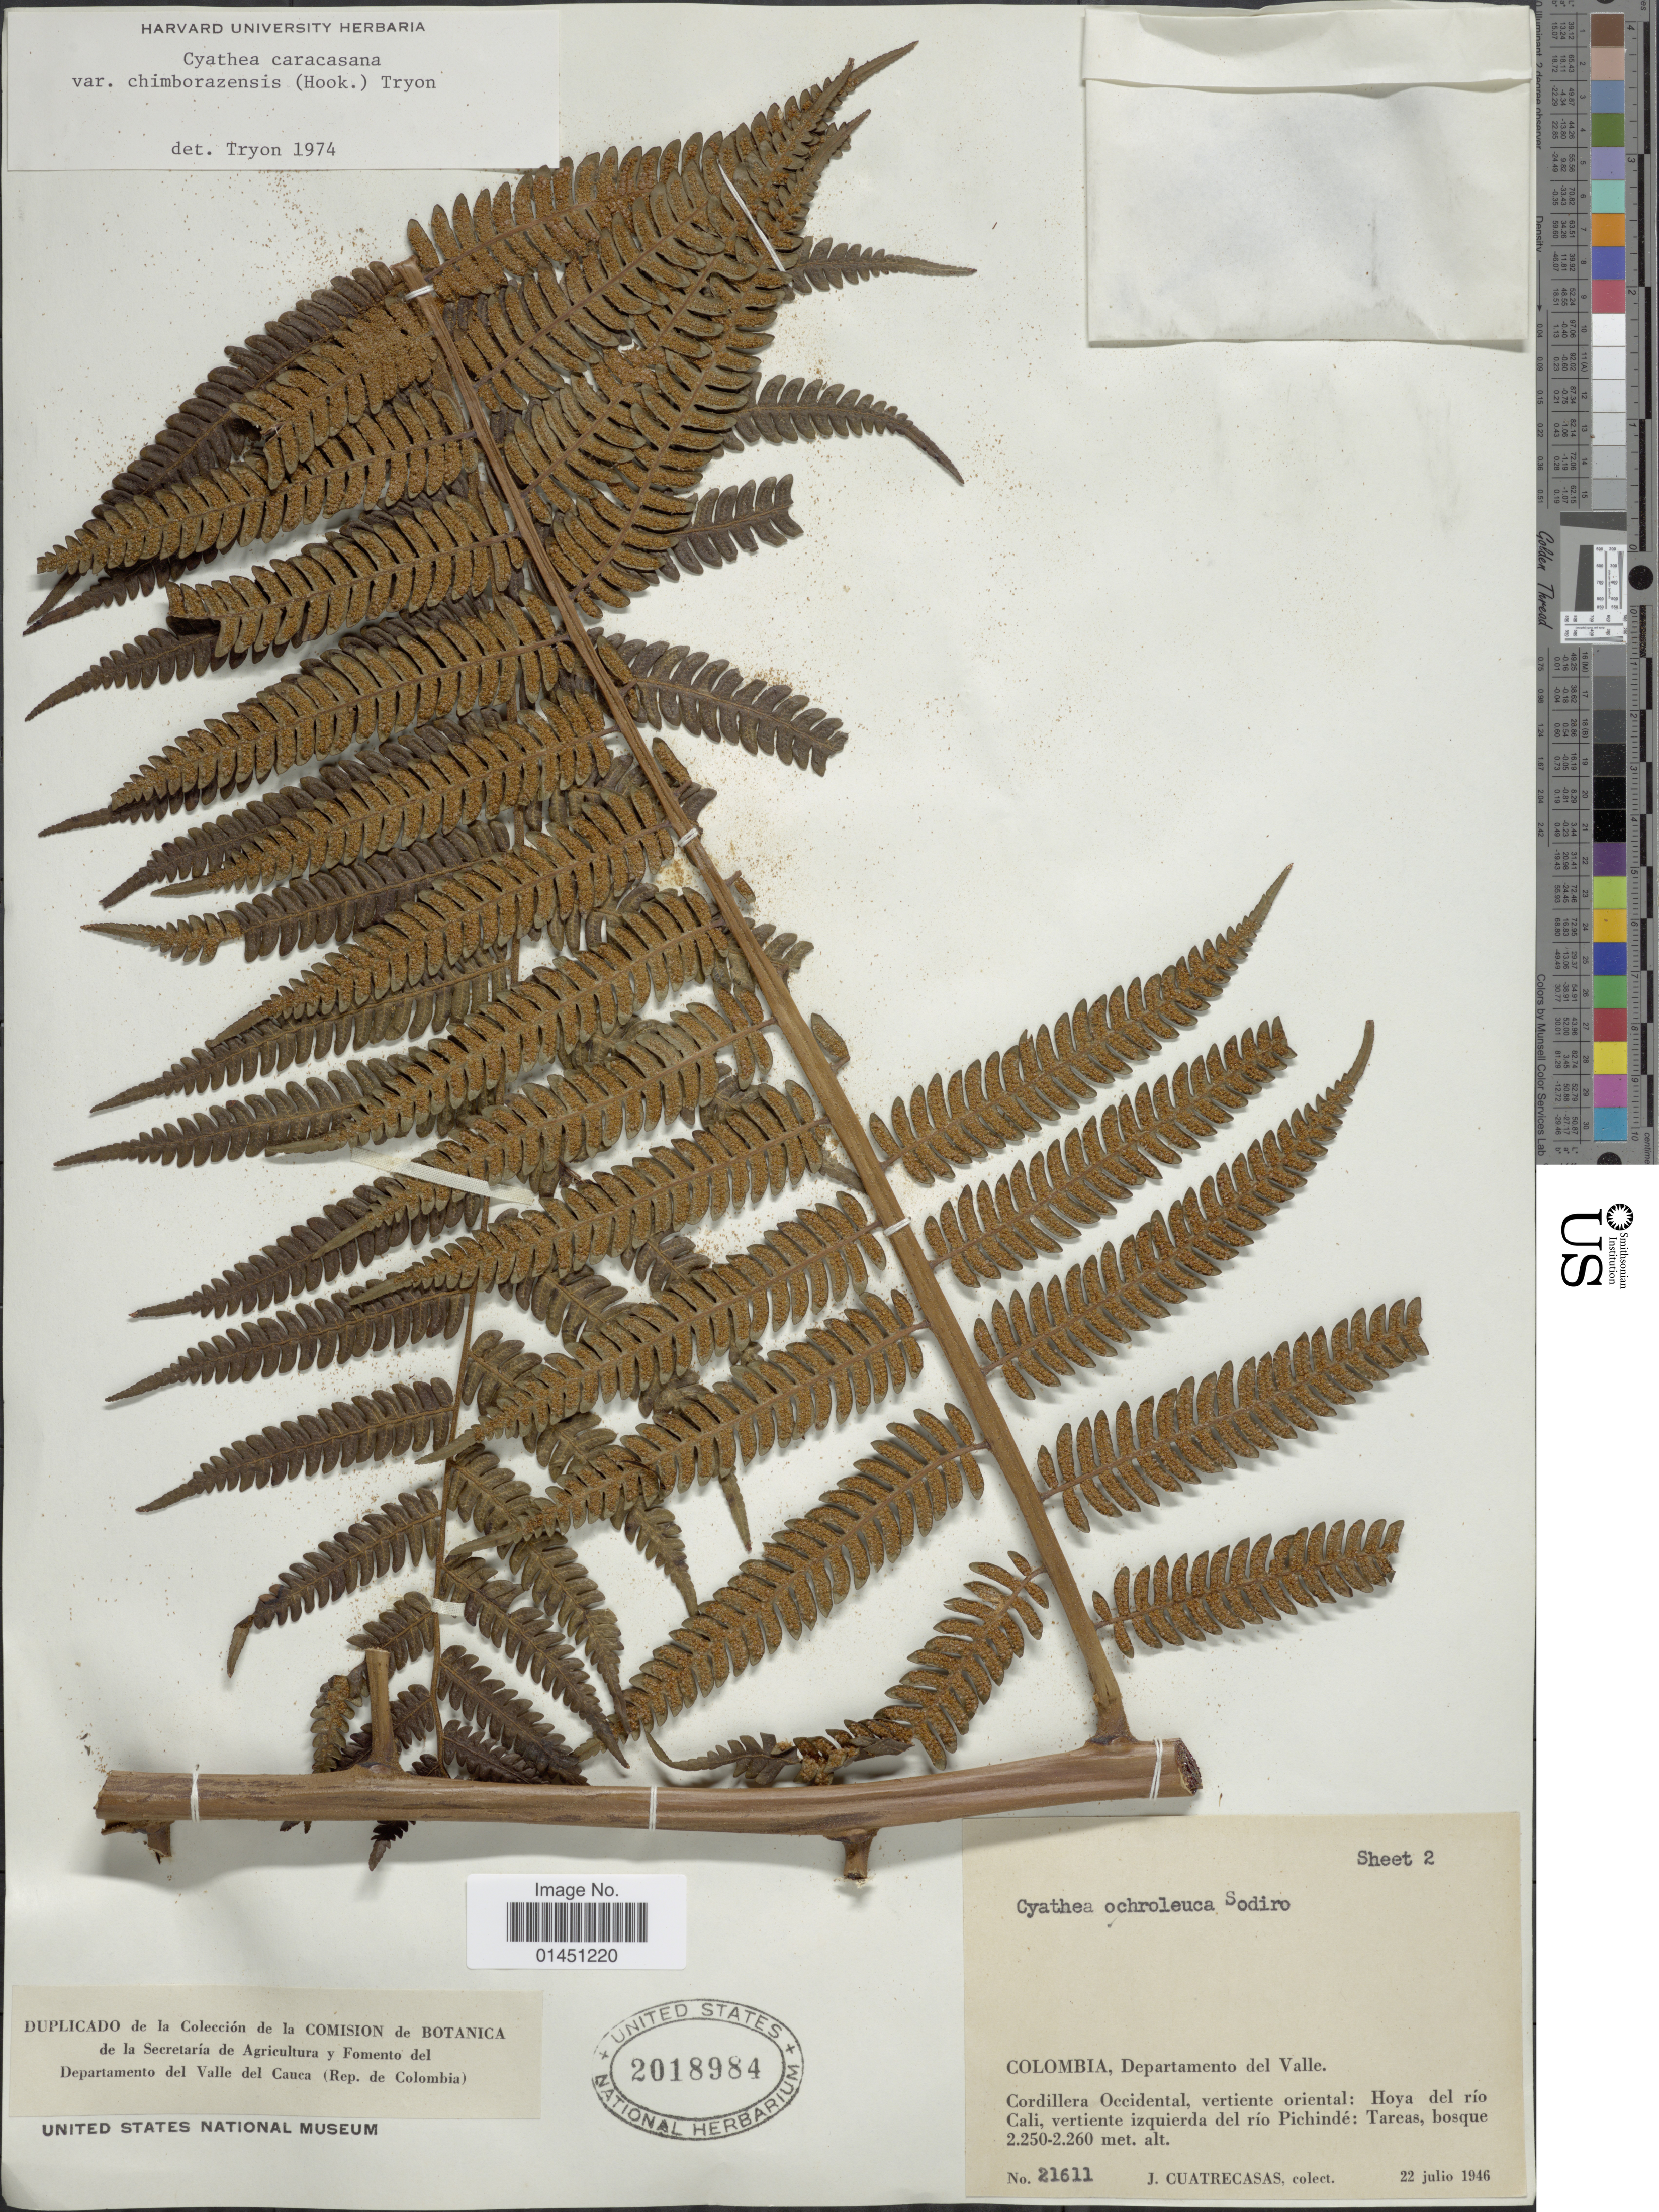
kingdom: Plantae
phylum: Tracheophyta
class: Polypodiopsida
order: Cyatheales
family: Cyatheaceae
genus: Cyathea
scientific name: Cyathea caracasana var. chimborazensis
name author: (Hook.) R.M. Tryon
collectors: J. Cuatrecasas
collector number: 21611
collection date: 1946-07-22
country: Colombia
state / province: Valle del Cauca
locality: Departamento del Valle, Cordillera Occidental, vertiente oriental: Hoya del rio Cali, vertiente izquierda del rio Pichinde: Tares, bosque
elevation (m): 2250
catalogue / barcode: US 2018984